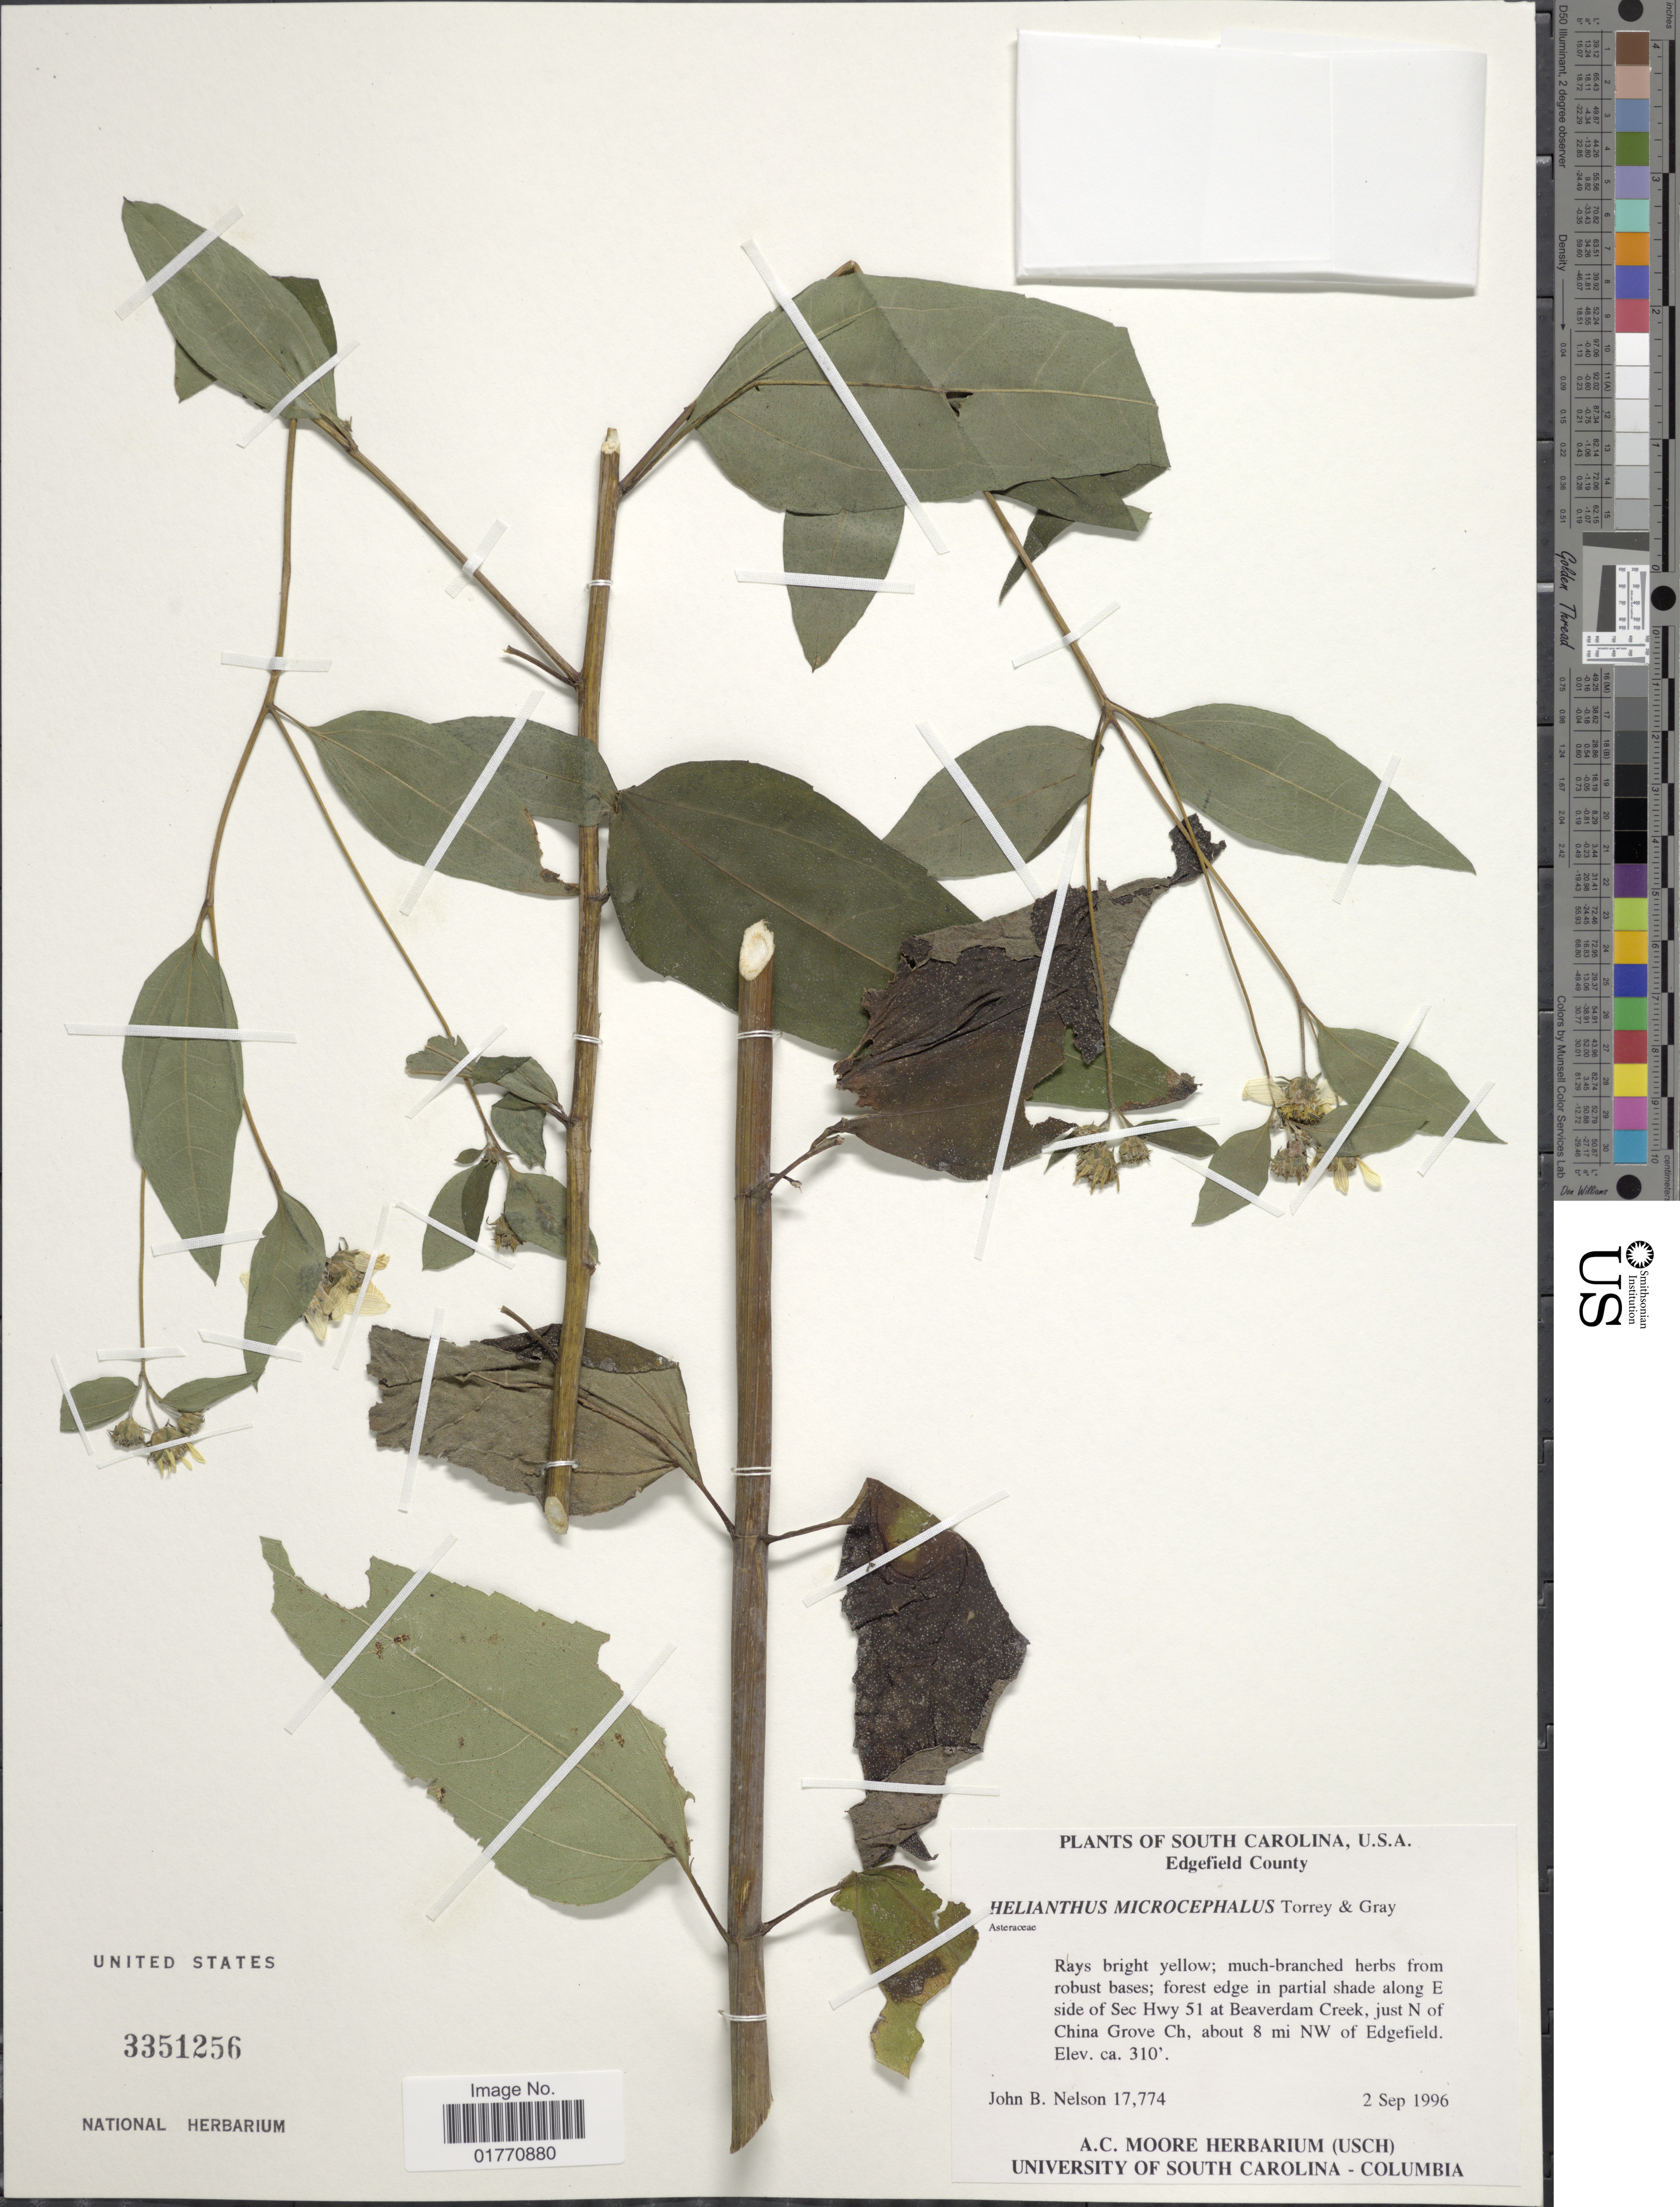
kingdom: Plantae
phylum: Tracheophyta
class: Magnoliopsida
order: Asterales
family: Asteraceae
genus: Helianthus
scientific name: Helianthus microcephalus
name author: Torr. & A. Gray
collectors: J. B. Nelson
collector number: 17774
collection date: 1996-09-02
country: United States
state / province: South Carolina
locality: Edgefield County, forest edge in partial shade along E side of Sec Hwy at Beaverdam Creek, just N of China Grove Ch, about 8 mi NW of Edgefield.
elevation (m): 94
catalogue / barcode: US 3351256